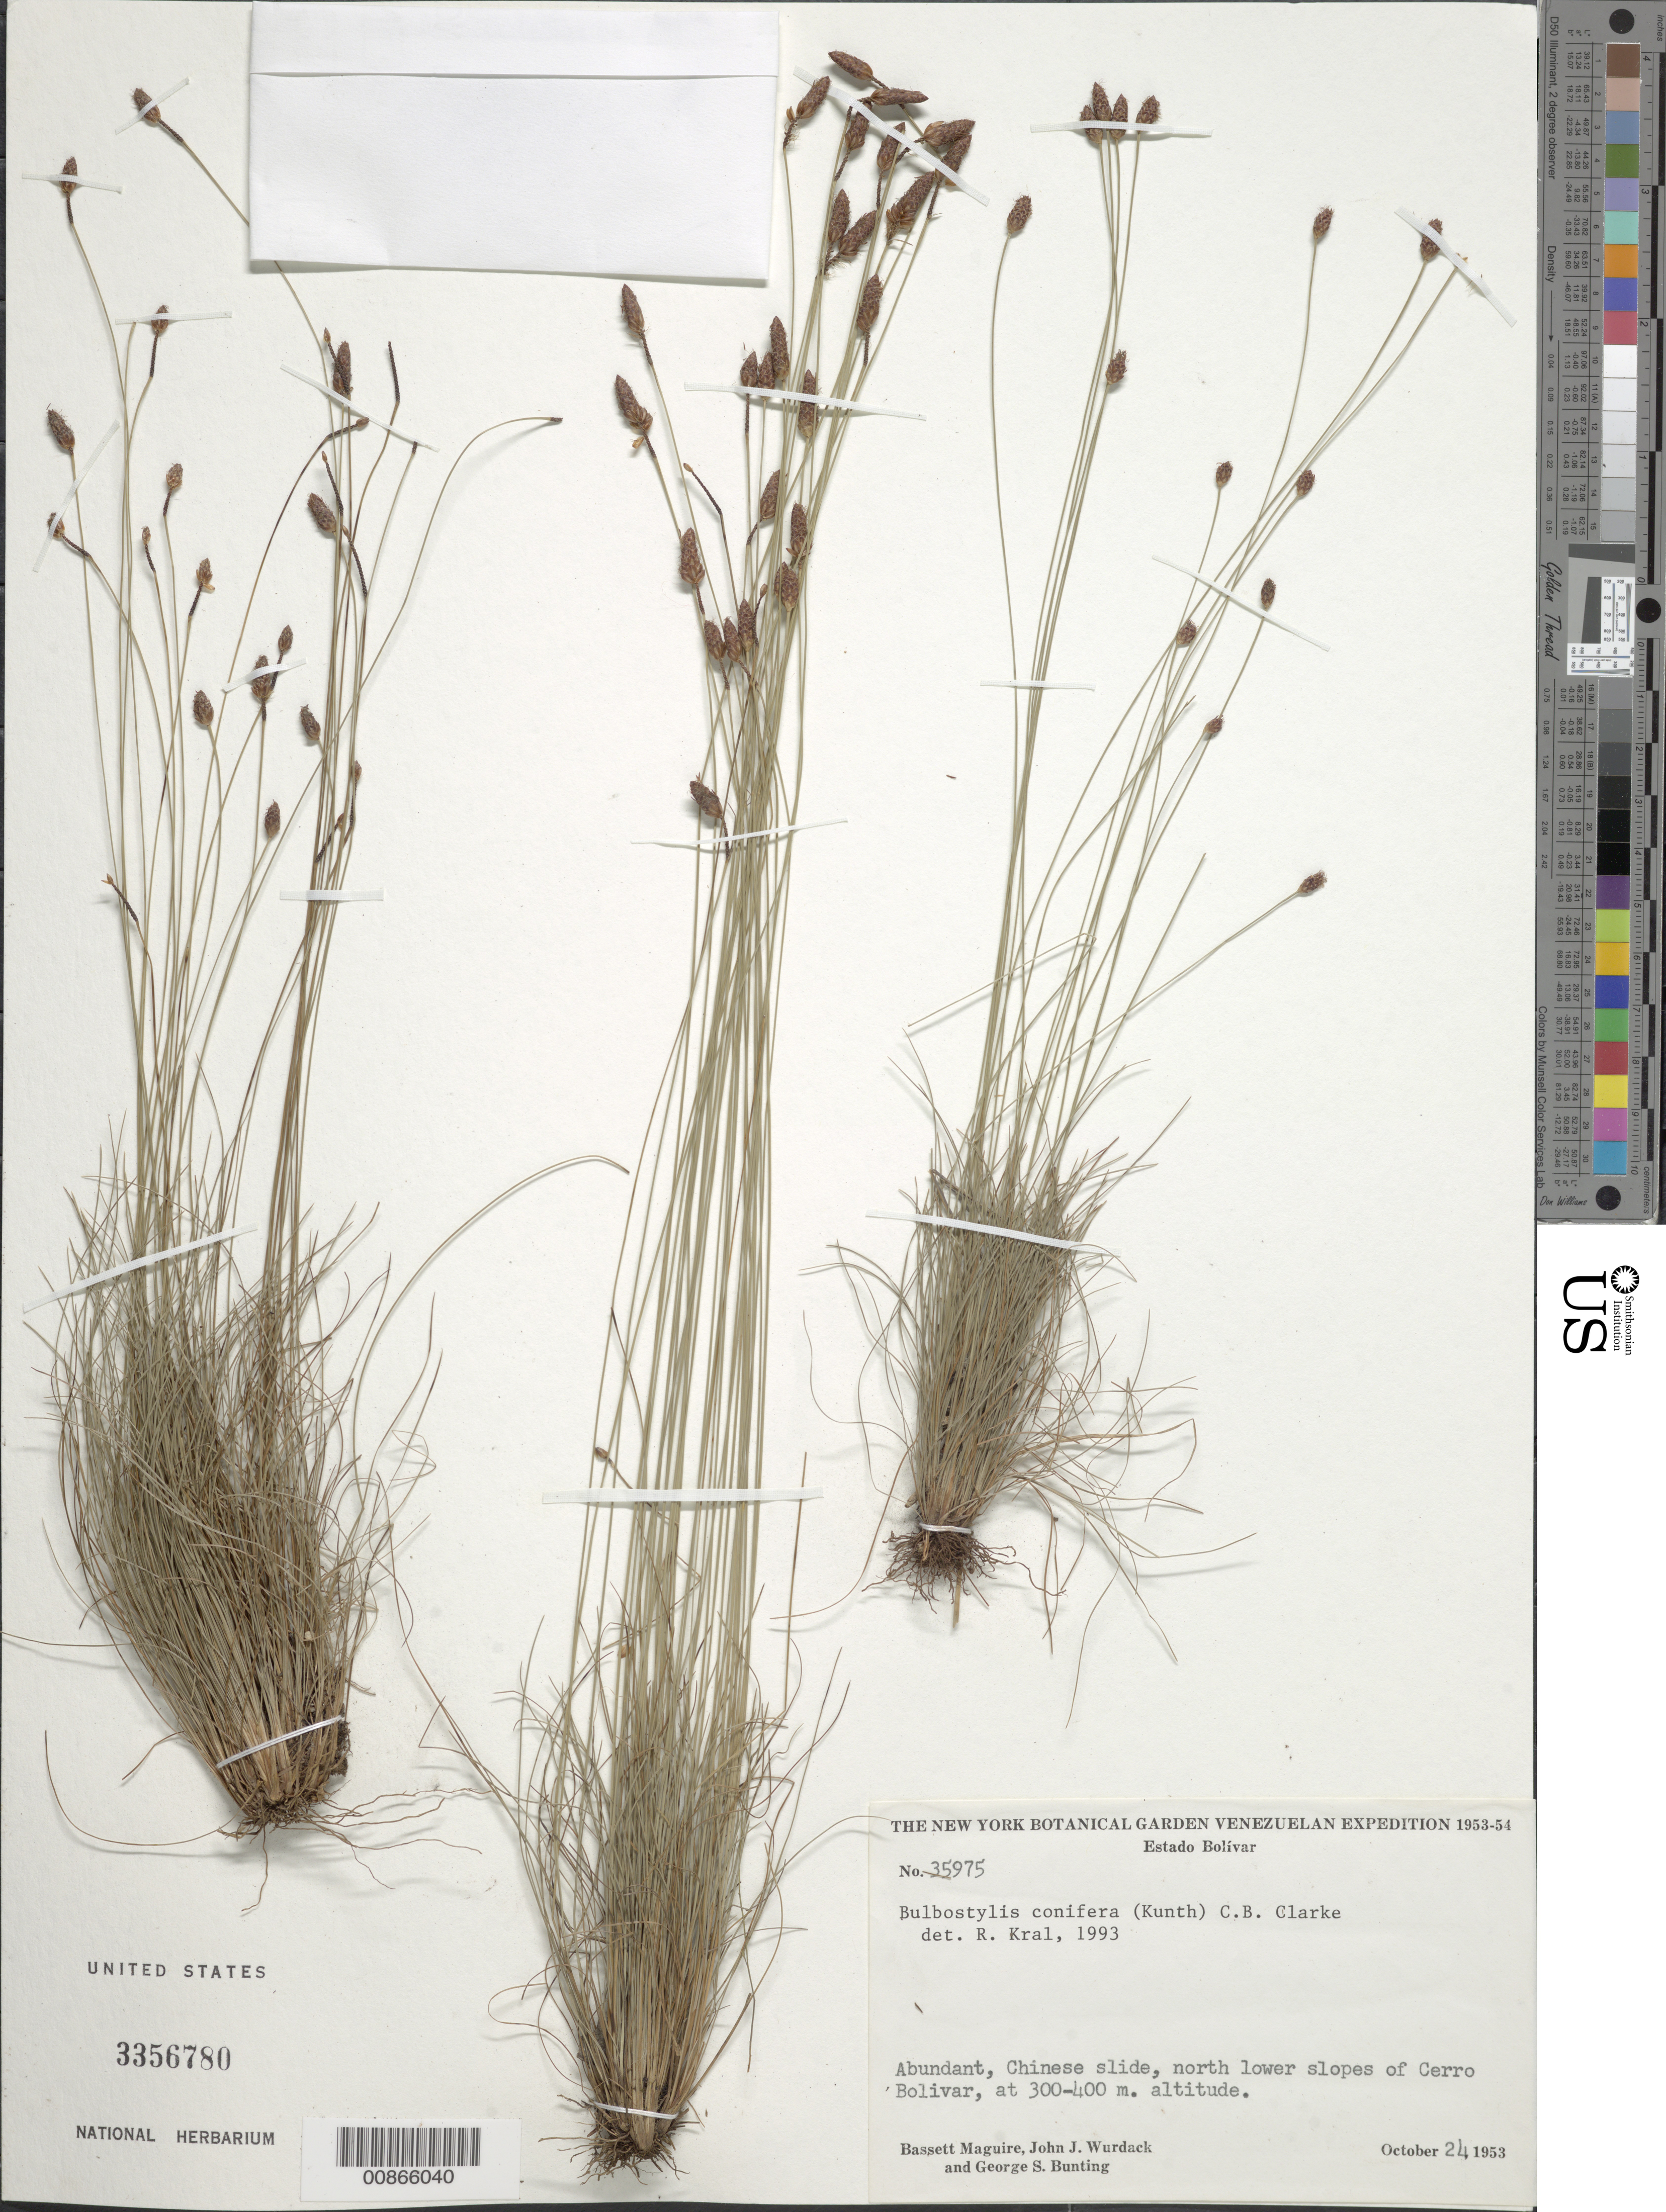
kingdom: Plantae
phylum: Tracheophyta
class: Liliopsida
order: Poales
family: Cyperaceae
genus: Bulbostylis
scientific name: Bulbostylis conifera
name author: (Kunth) C.B. Clarke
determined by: Kral, Robert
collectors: B. Maguire, J. J. Wurdack & G. S. Bunting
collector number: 35975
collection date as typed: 24-Oct-53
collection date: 1953-10-24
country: Venezuela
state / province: Bolívar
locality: Cerro Bolívar, Chinese Slide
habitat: Lower N slope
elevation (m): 300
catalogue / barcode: US 3356780